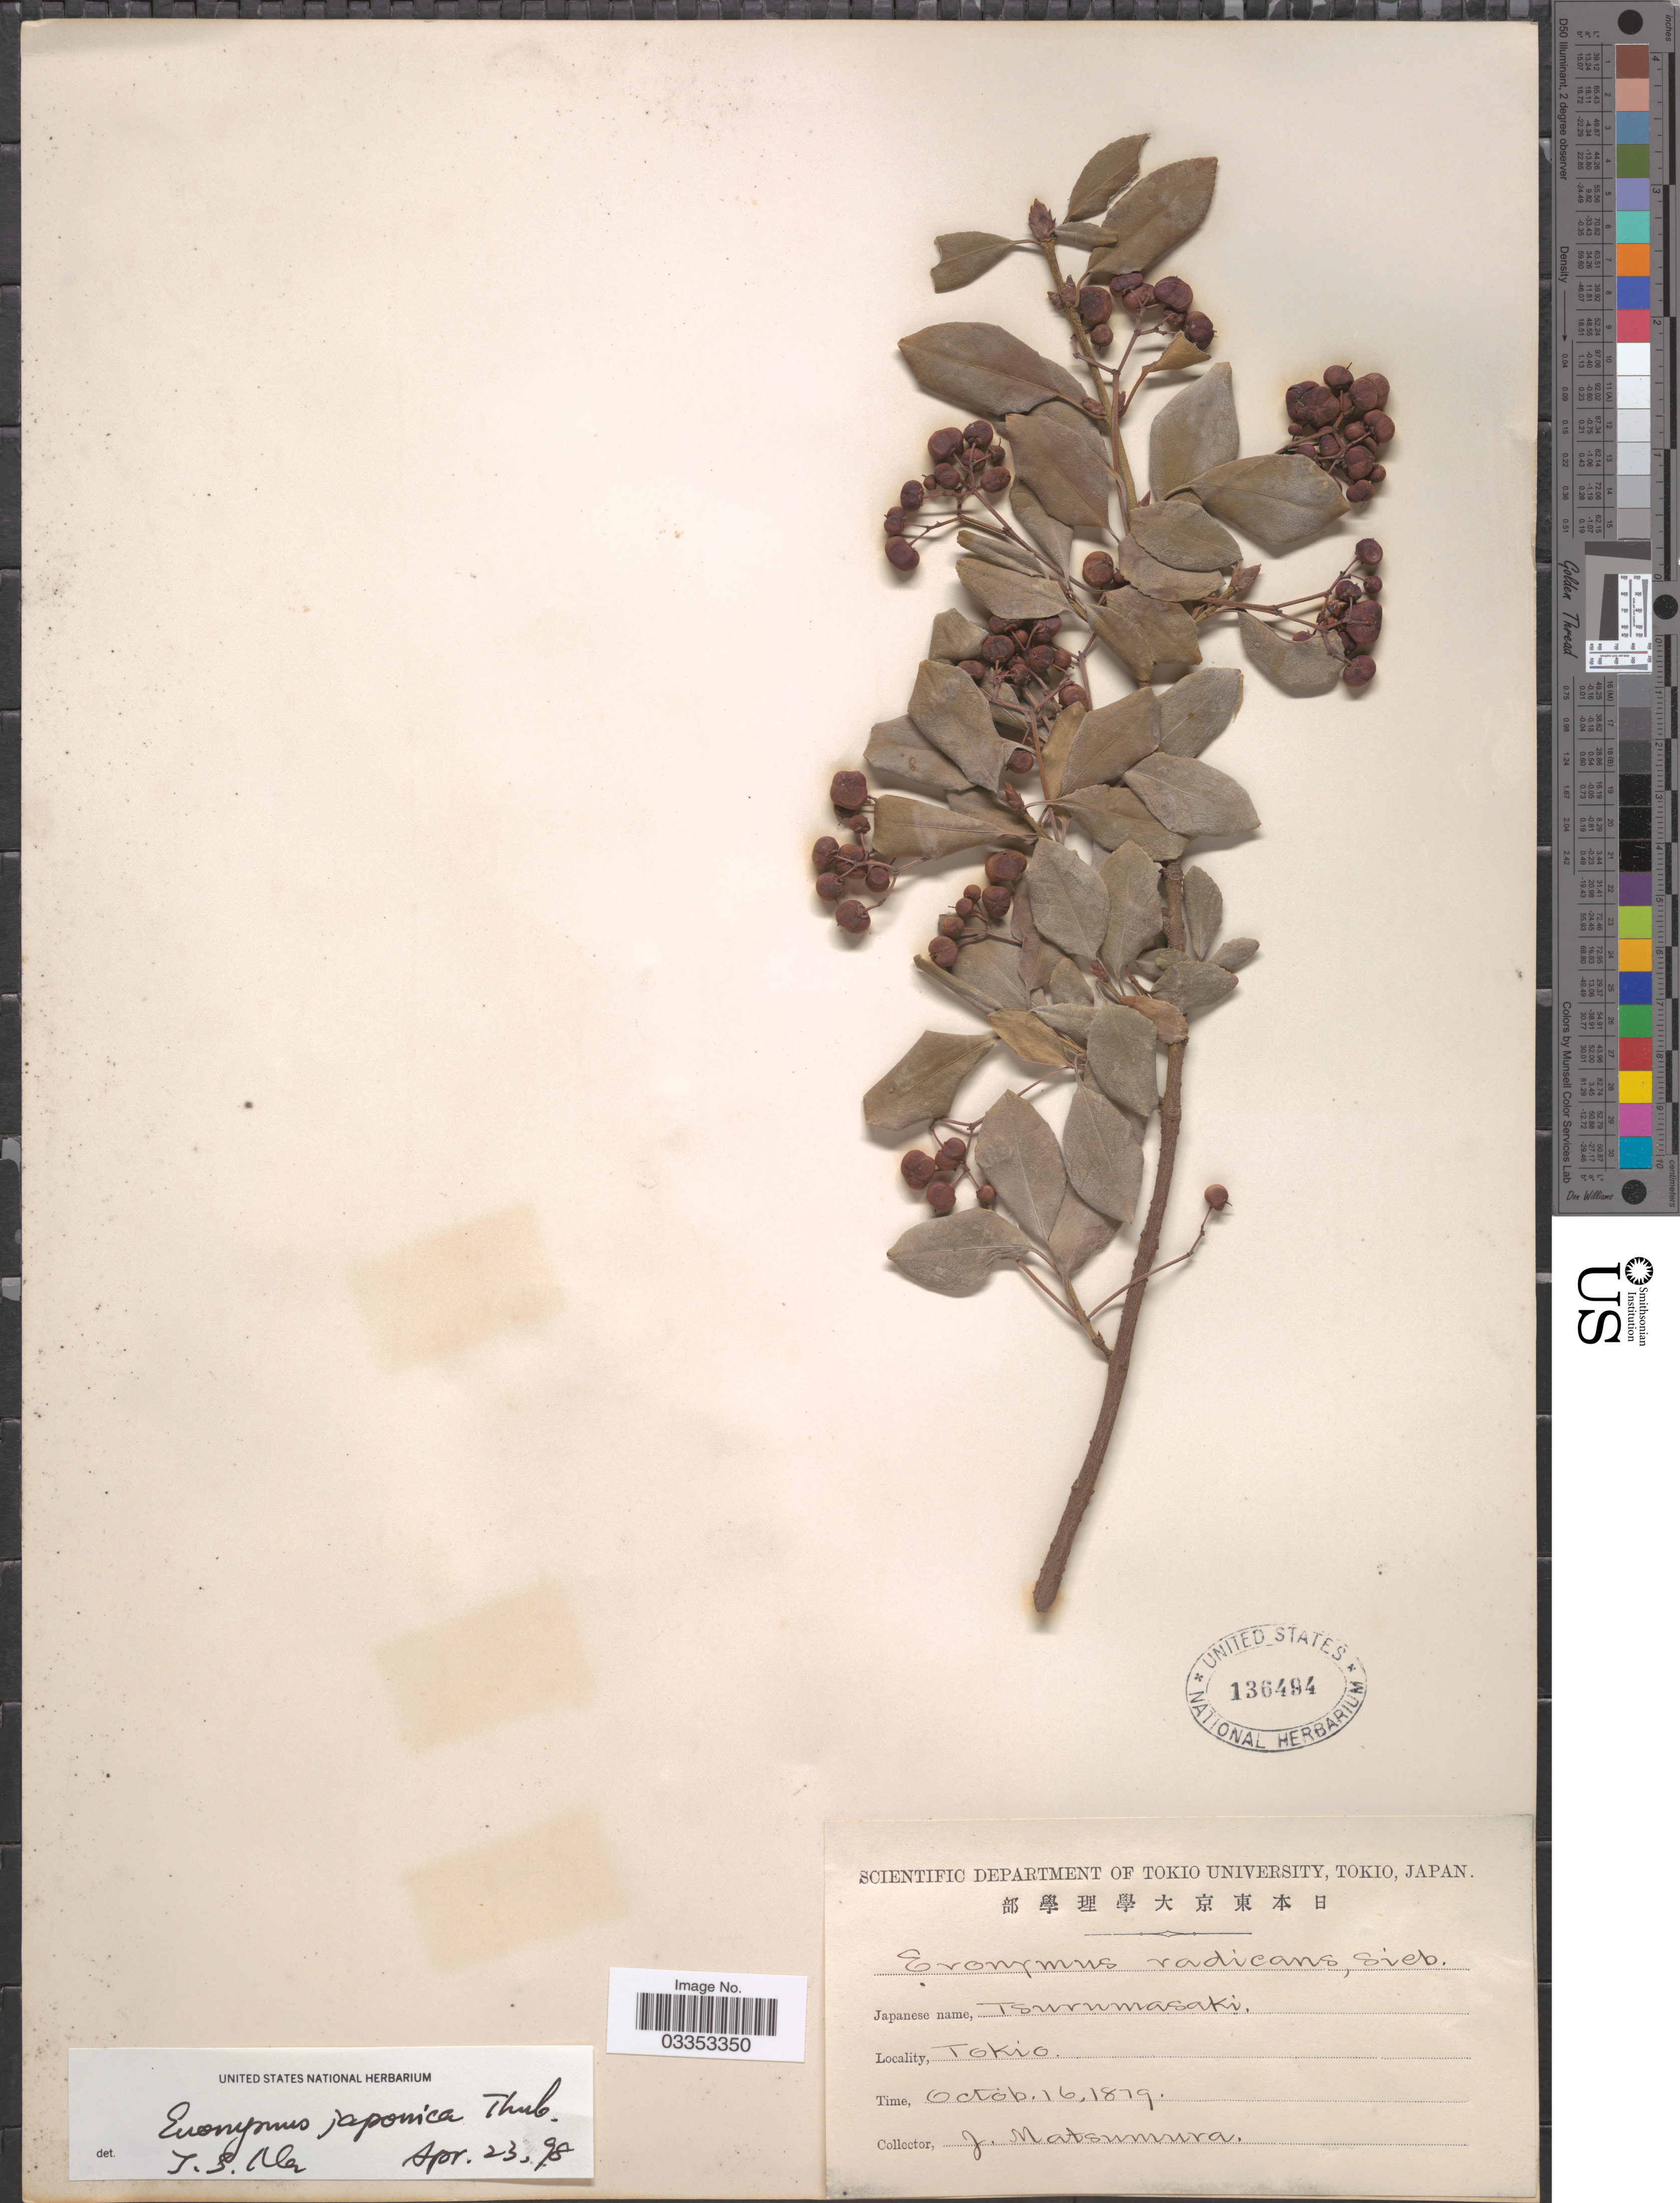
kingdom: Plantae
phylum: Tracheophyta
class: Magnoliopsida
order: Celastrales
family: Celastraceae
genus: Euonymus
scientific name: Euonymus japonicus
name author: Thunb.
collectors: J. Matsumura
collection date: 1879-10-16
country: Japan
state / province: Tokyo, Federal City of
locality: Tokio.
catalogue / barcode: US 136494